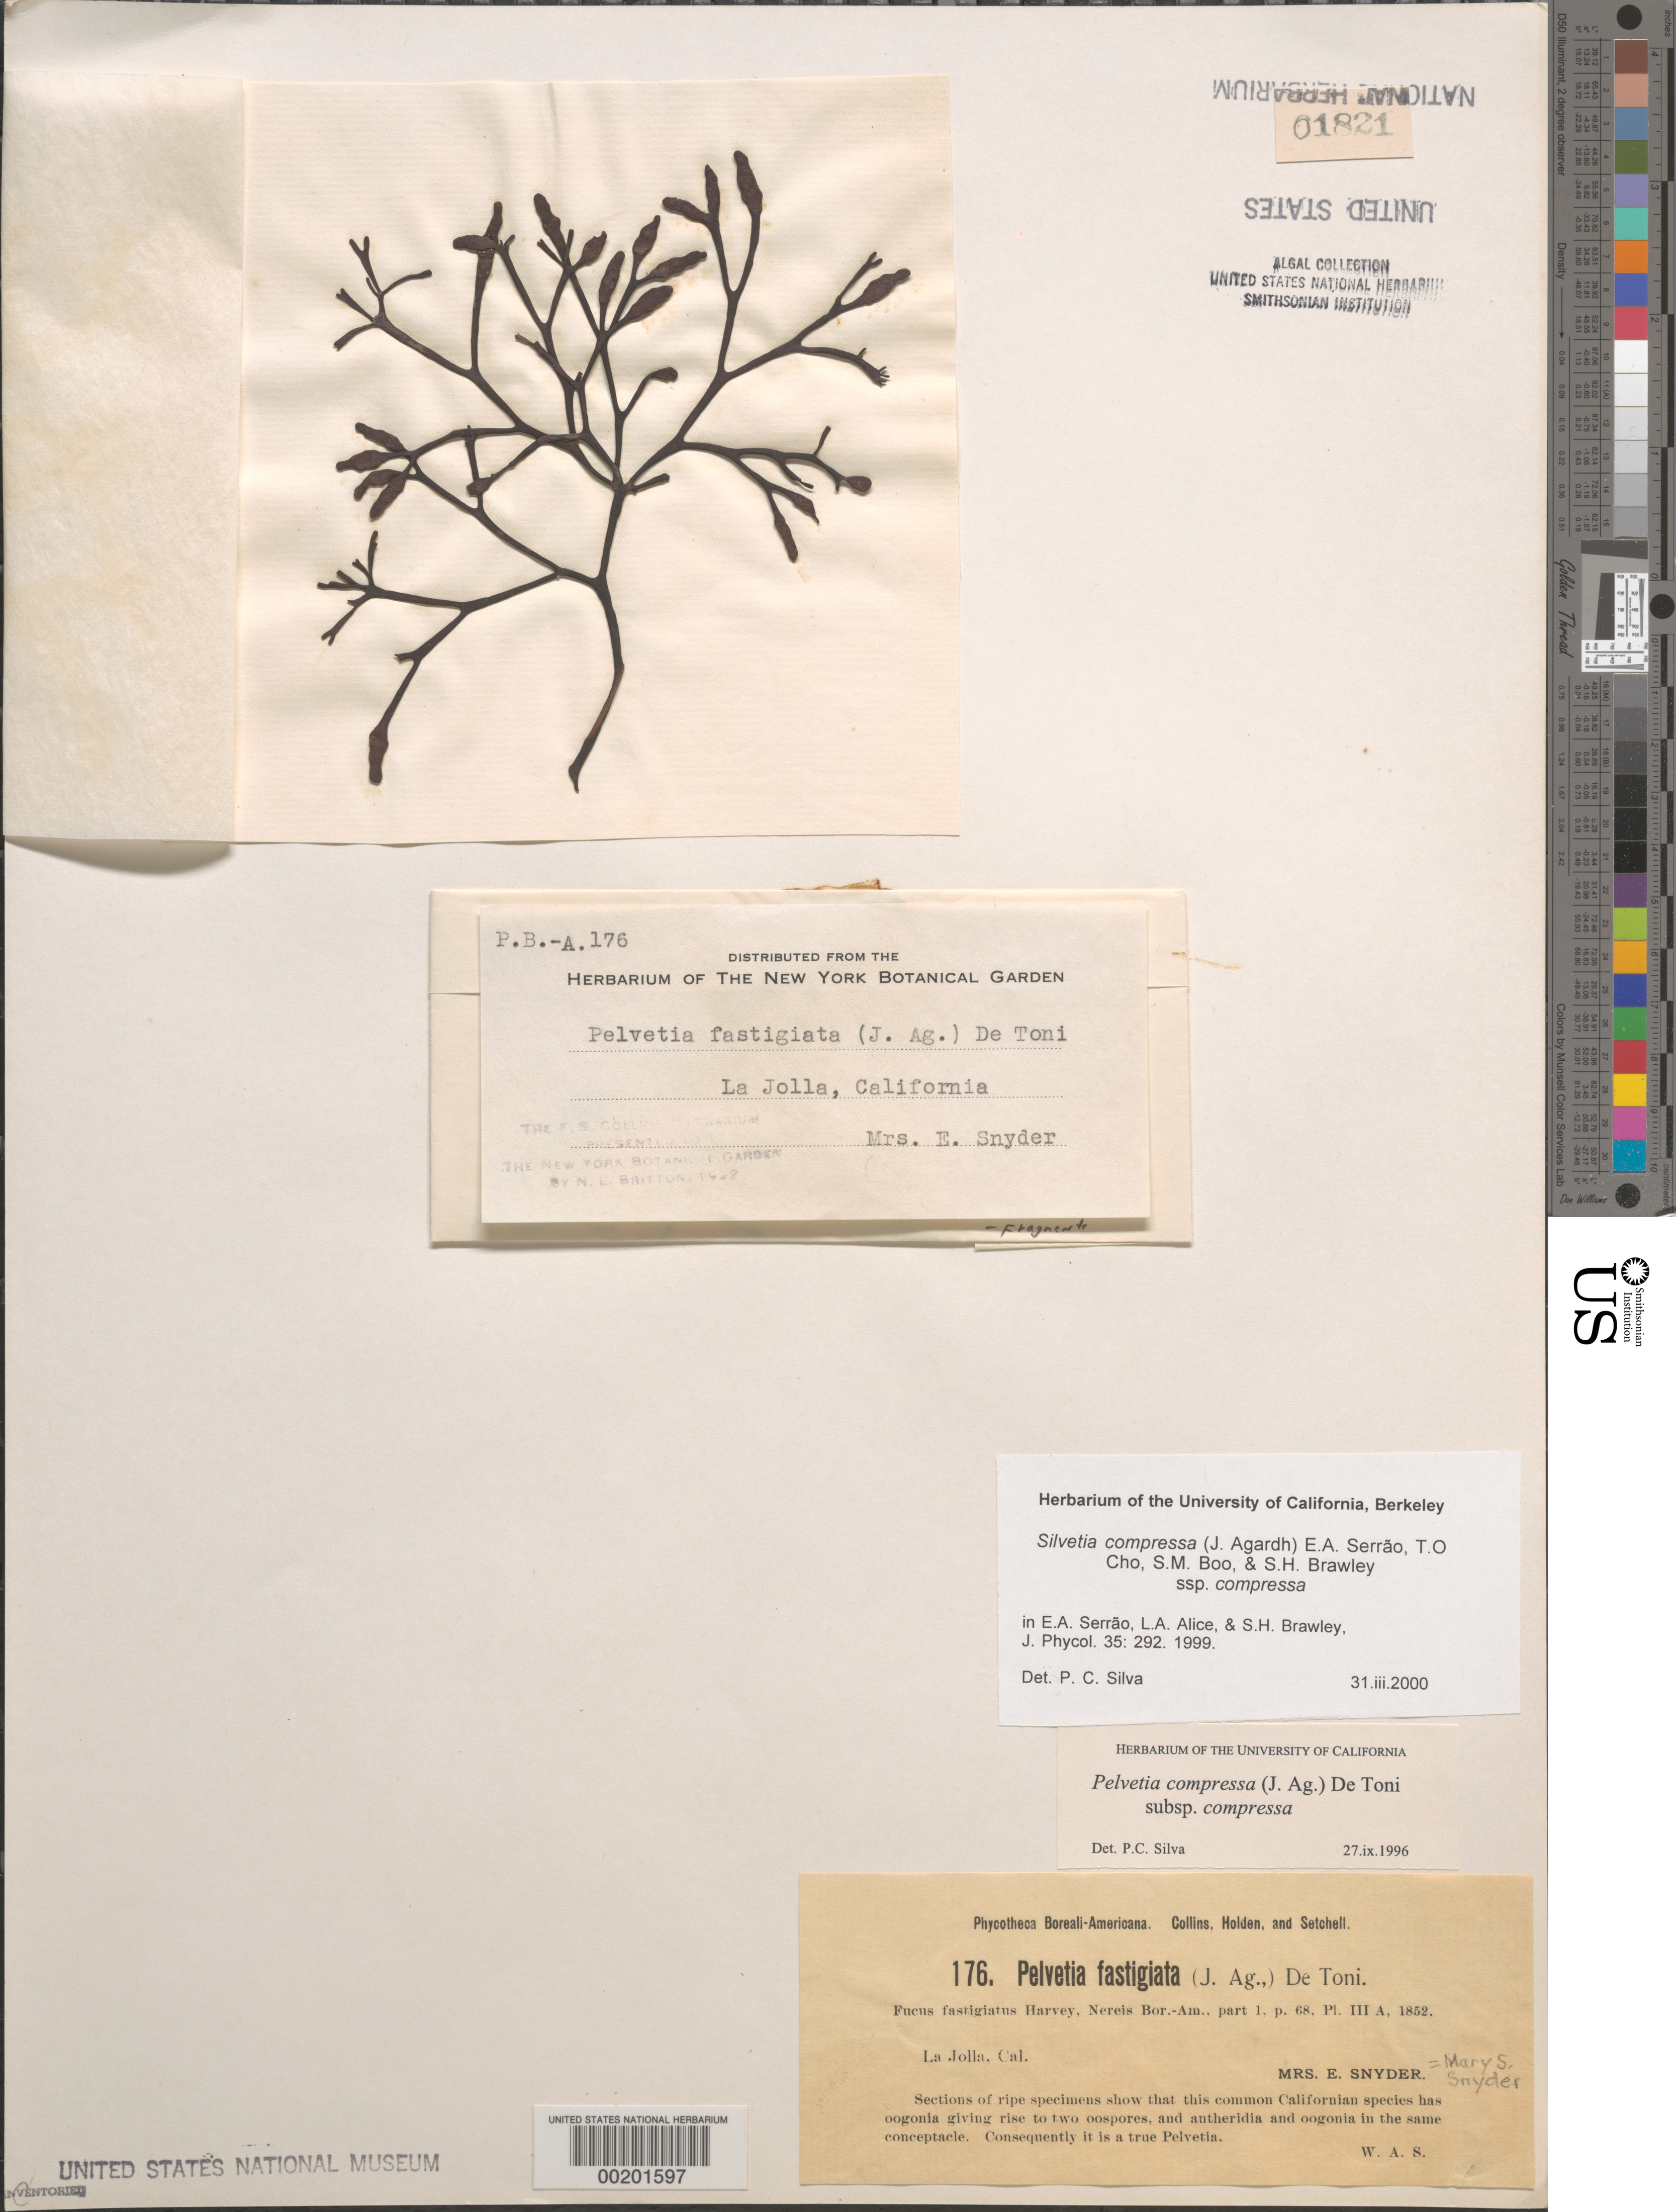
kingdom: Chromista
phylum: Ochrophyta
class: Phaeophyceae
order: Fucales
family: Fucaceae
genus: Silvetia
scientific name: Silvetia compressa subsp. compressa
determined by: Silva, P. C.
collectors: M. Snyder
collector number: PB-A 176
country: United States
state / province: California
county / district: San Diego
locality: La Jolla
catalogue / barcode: US 1821